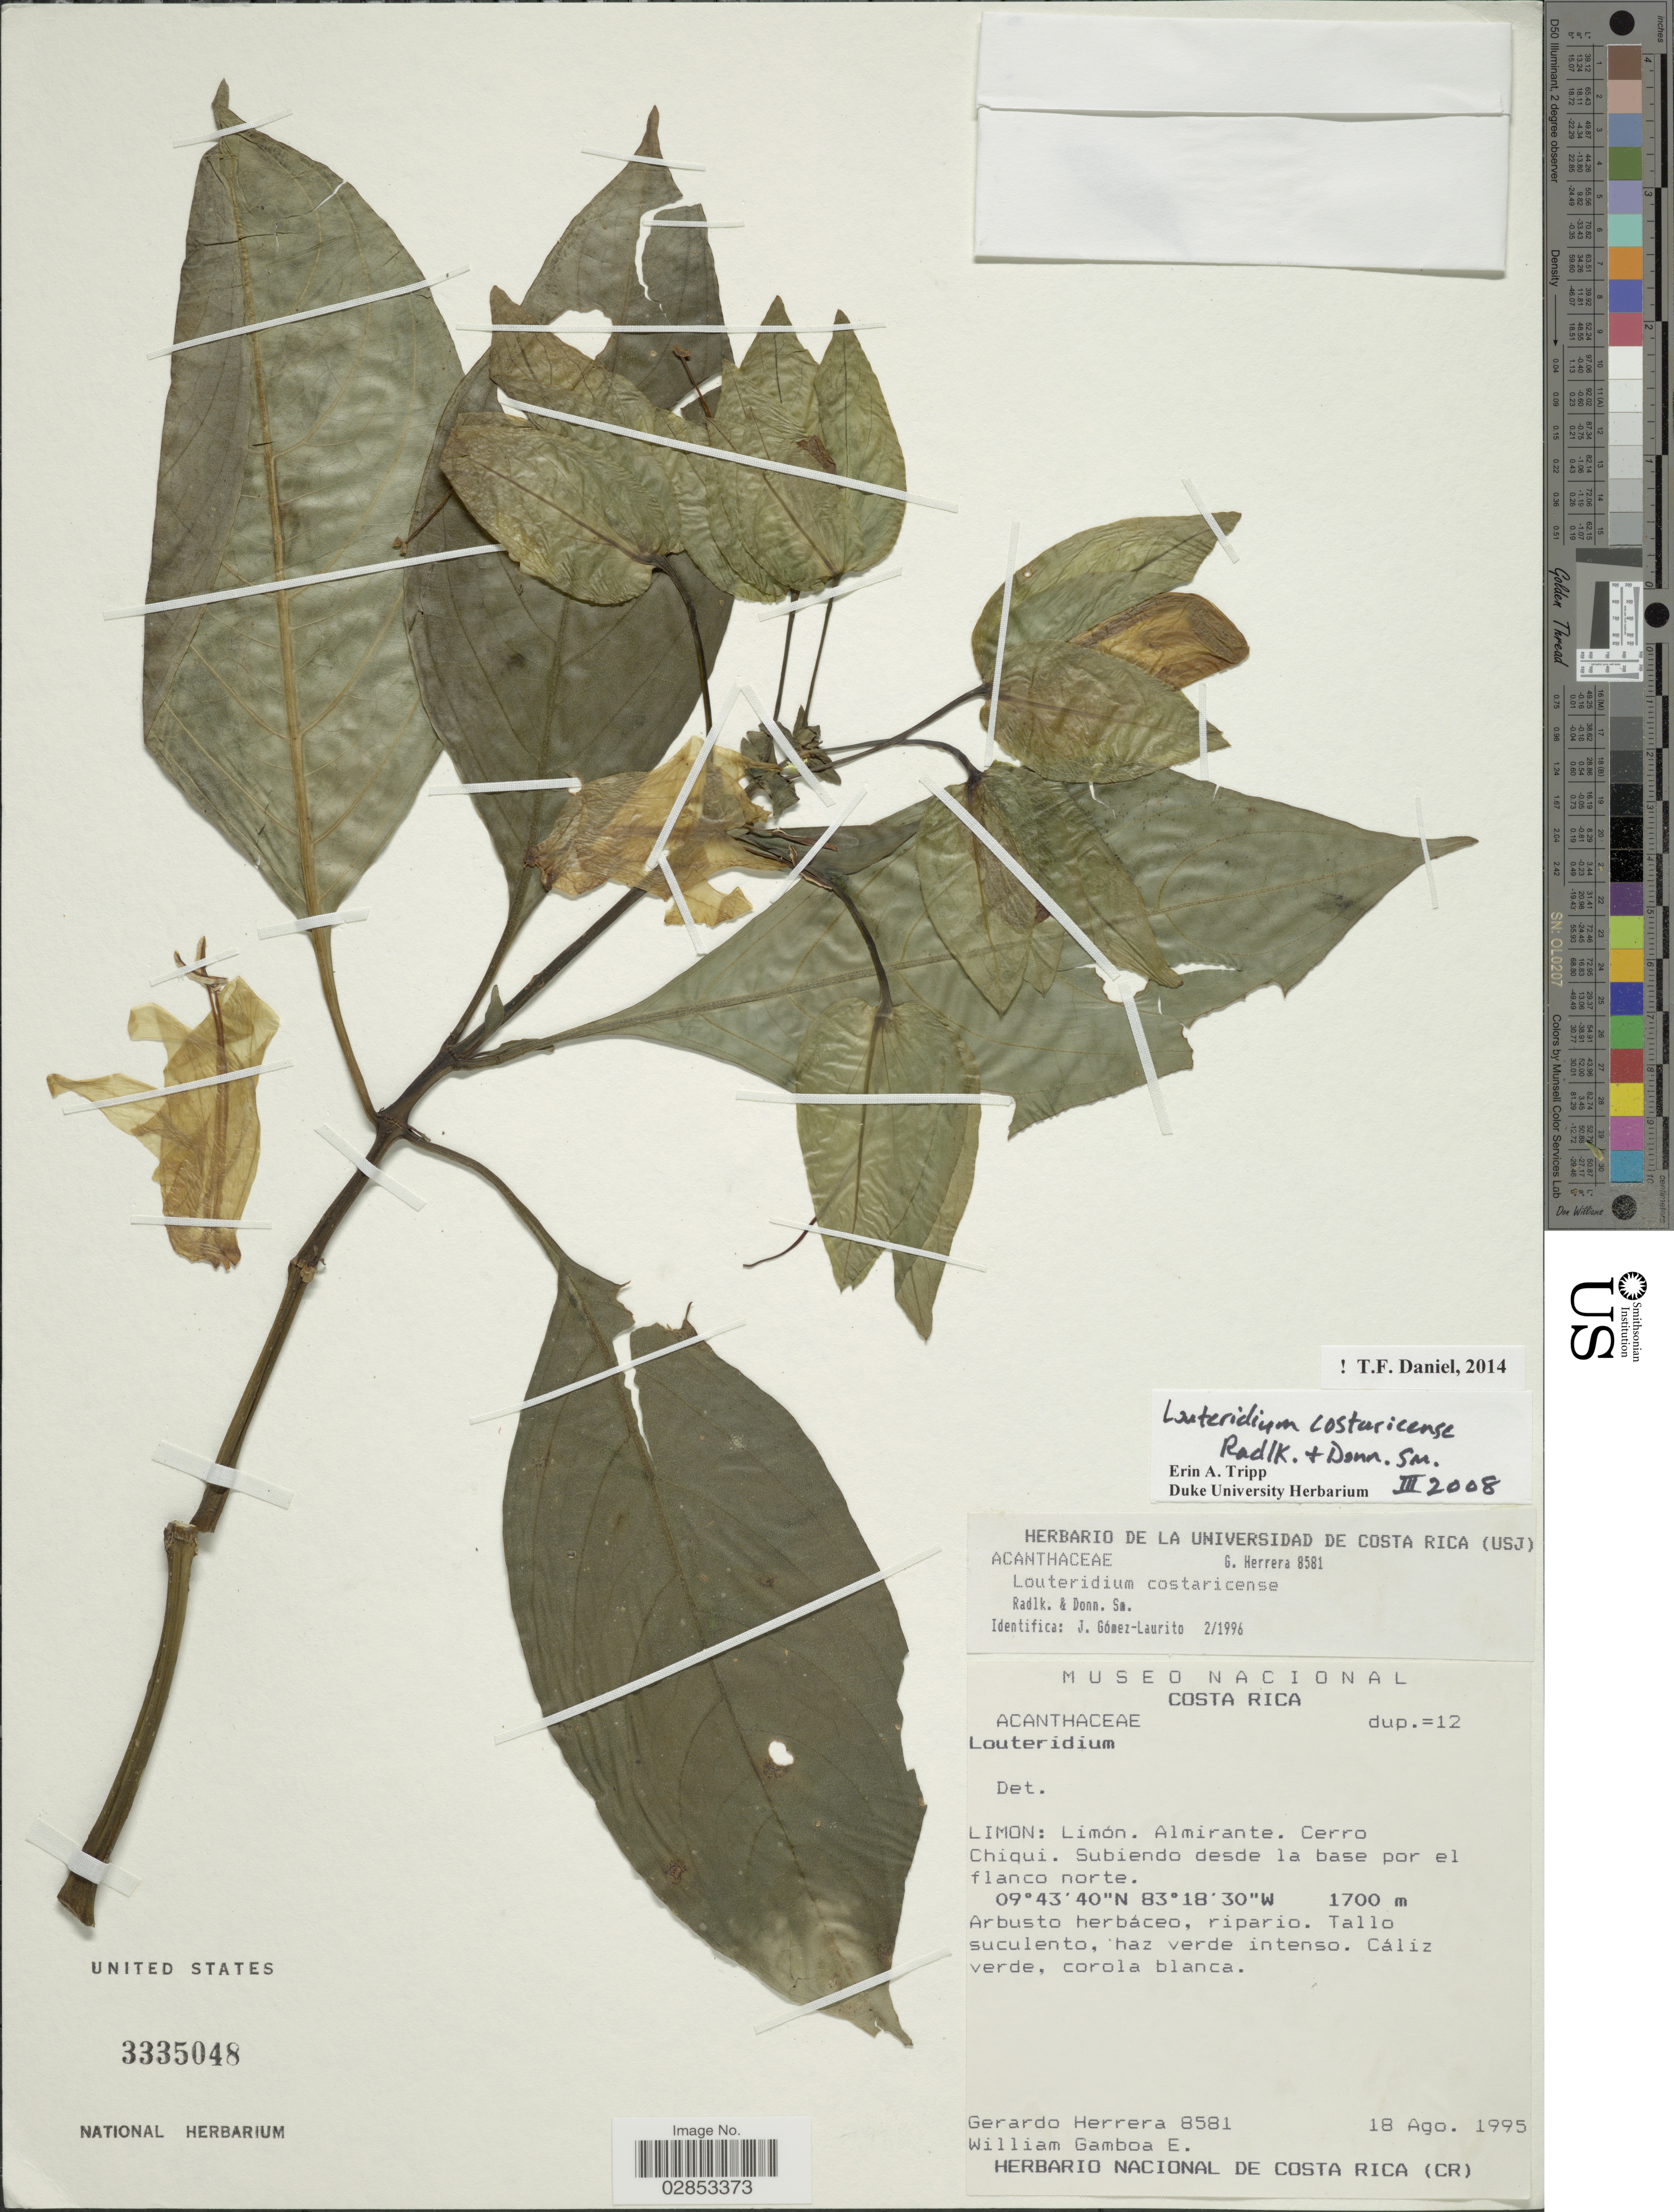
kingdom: Plantae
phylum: Tracheophyta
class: Magnoliopsida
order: Lamiales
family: Acanthaceae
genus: Louteridium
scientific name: Louteridium costaricense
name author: Radlk. & Donn. Sm.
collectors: G. Herrera & W. Gamboa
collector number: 8581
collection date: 1995-08-18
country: Costa Rica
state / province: Limón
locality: Limón. Almirante. Cerro Chiqui. Subiendo desde la base por el flanco norte.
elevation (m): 1700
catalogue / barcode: US 3335048